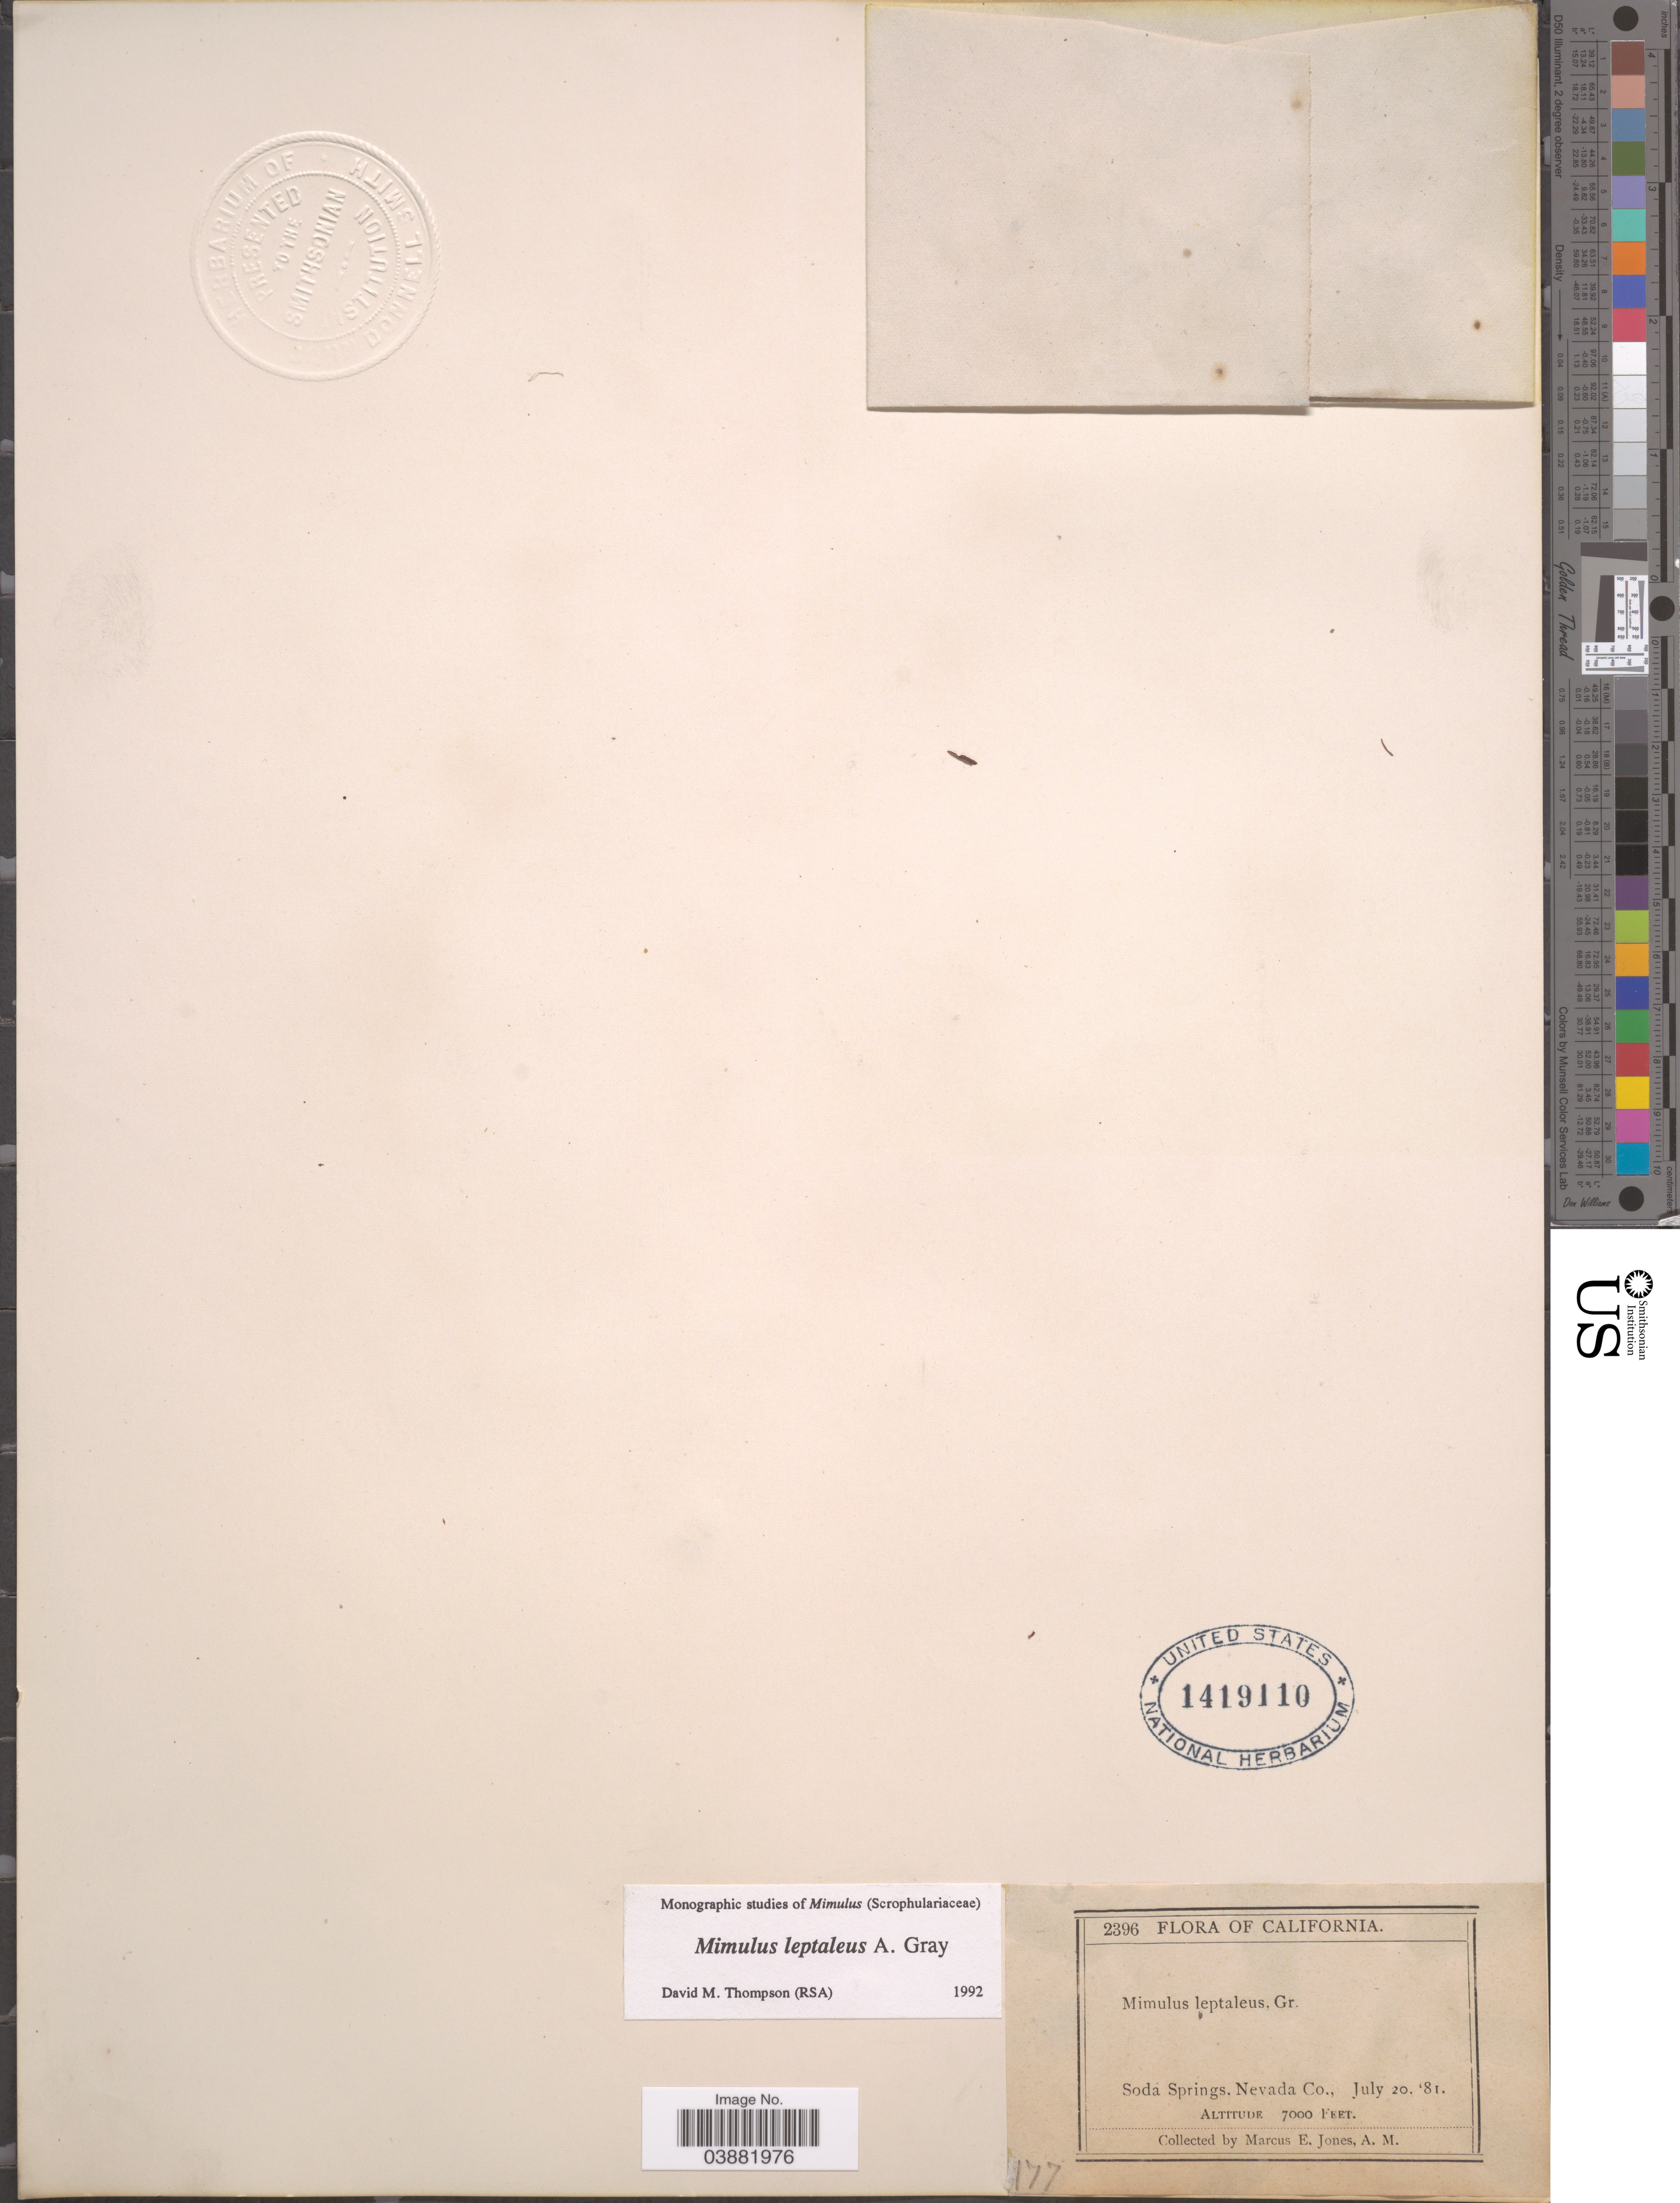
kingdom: Plantae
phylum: Tracheophyta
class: Magnoliopsida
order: Lamiales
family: Phrymaceae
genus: Mimulus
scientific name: Mimulus leptaleus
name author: A. Gray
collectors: M. E. Jones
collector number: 2396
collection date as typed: Transcribed d/m/y: 20/7/81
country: United States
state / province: California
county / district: Nevada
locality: Soda Springs, Nevada Co.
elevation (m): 2134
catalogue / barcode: US 1419110